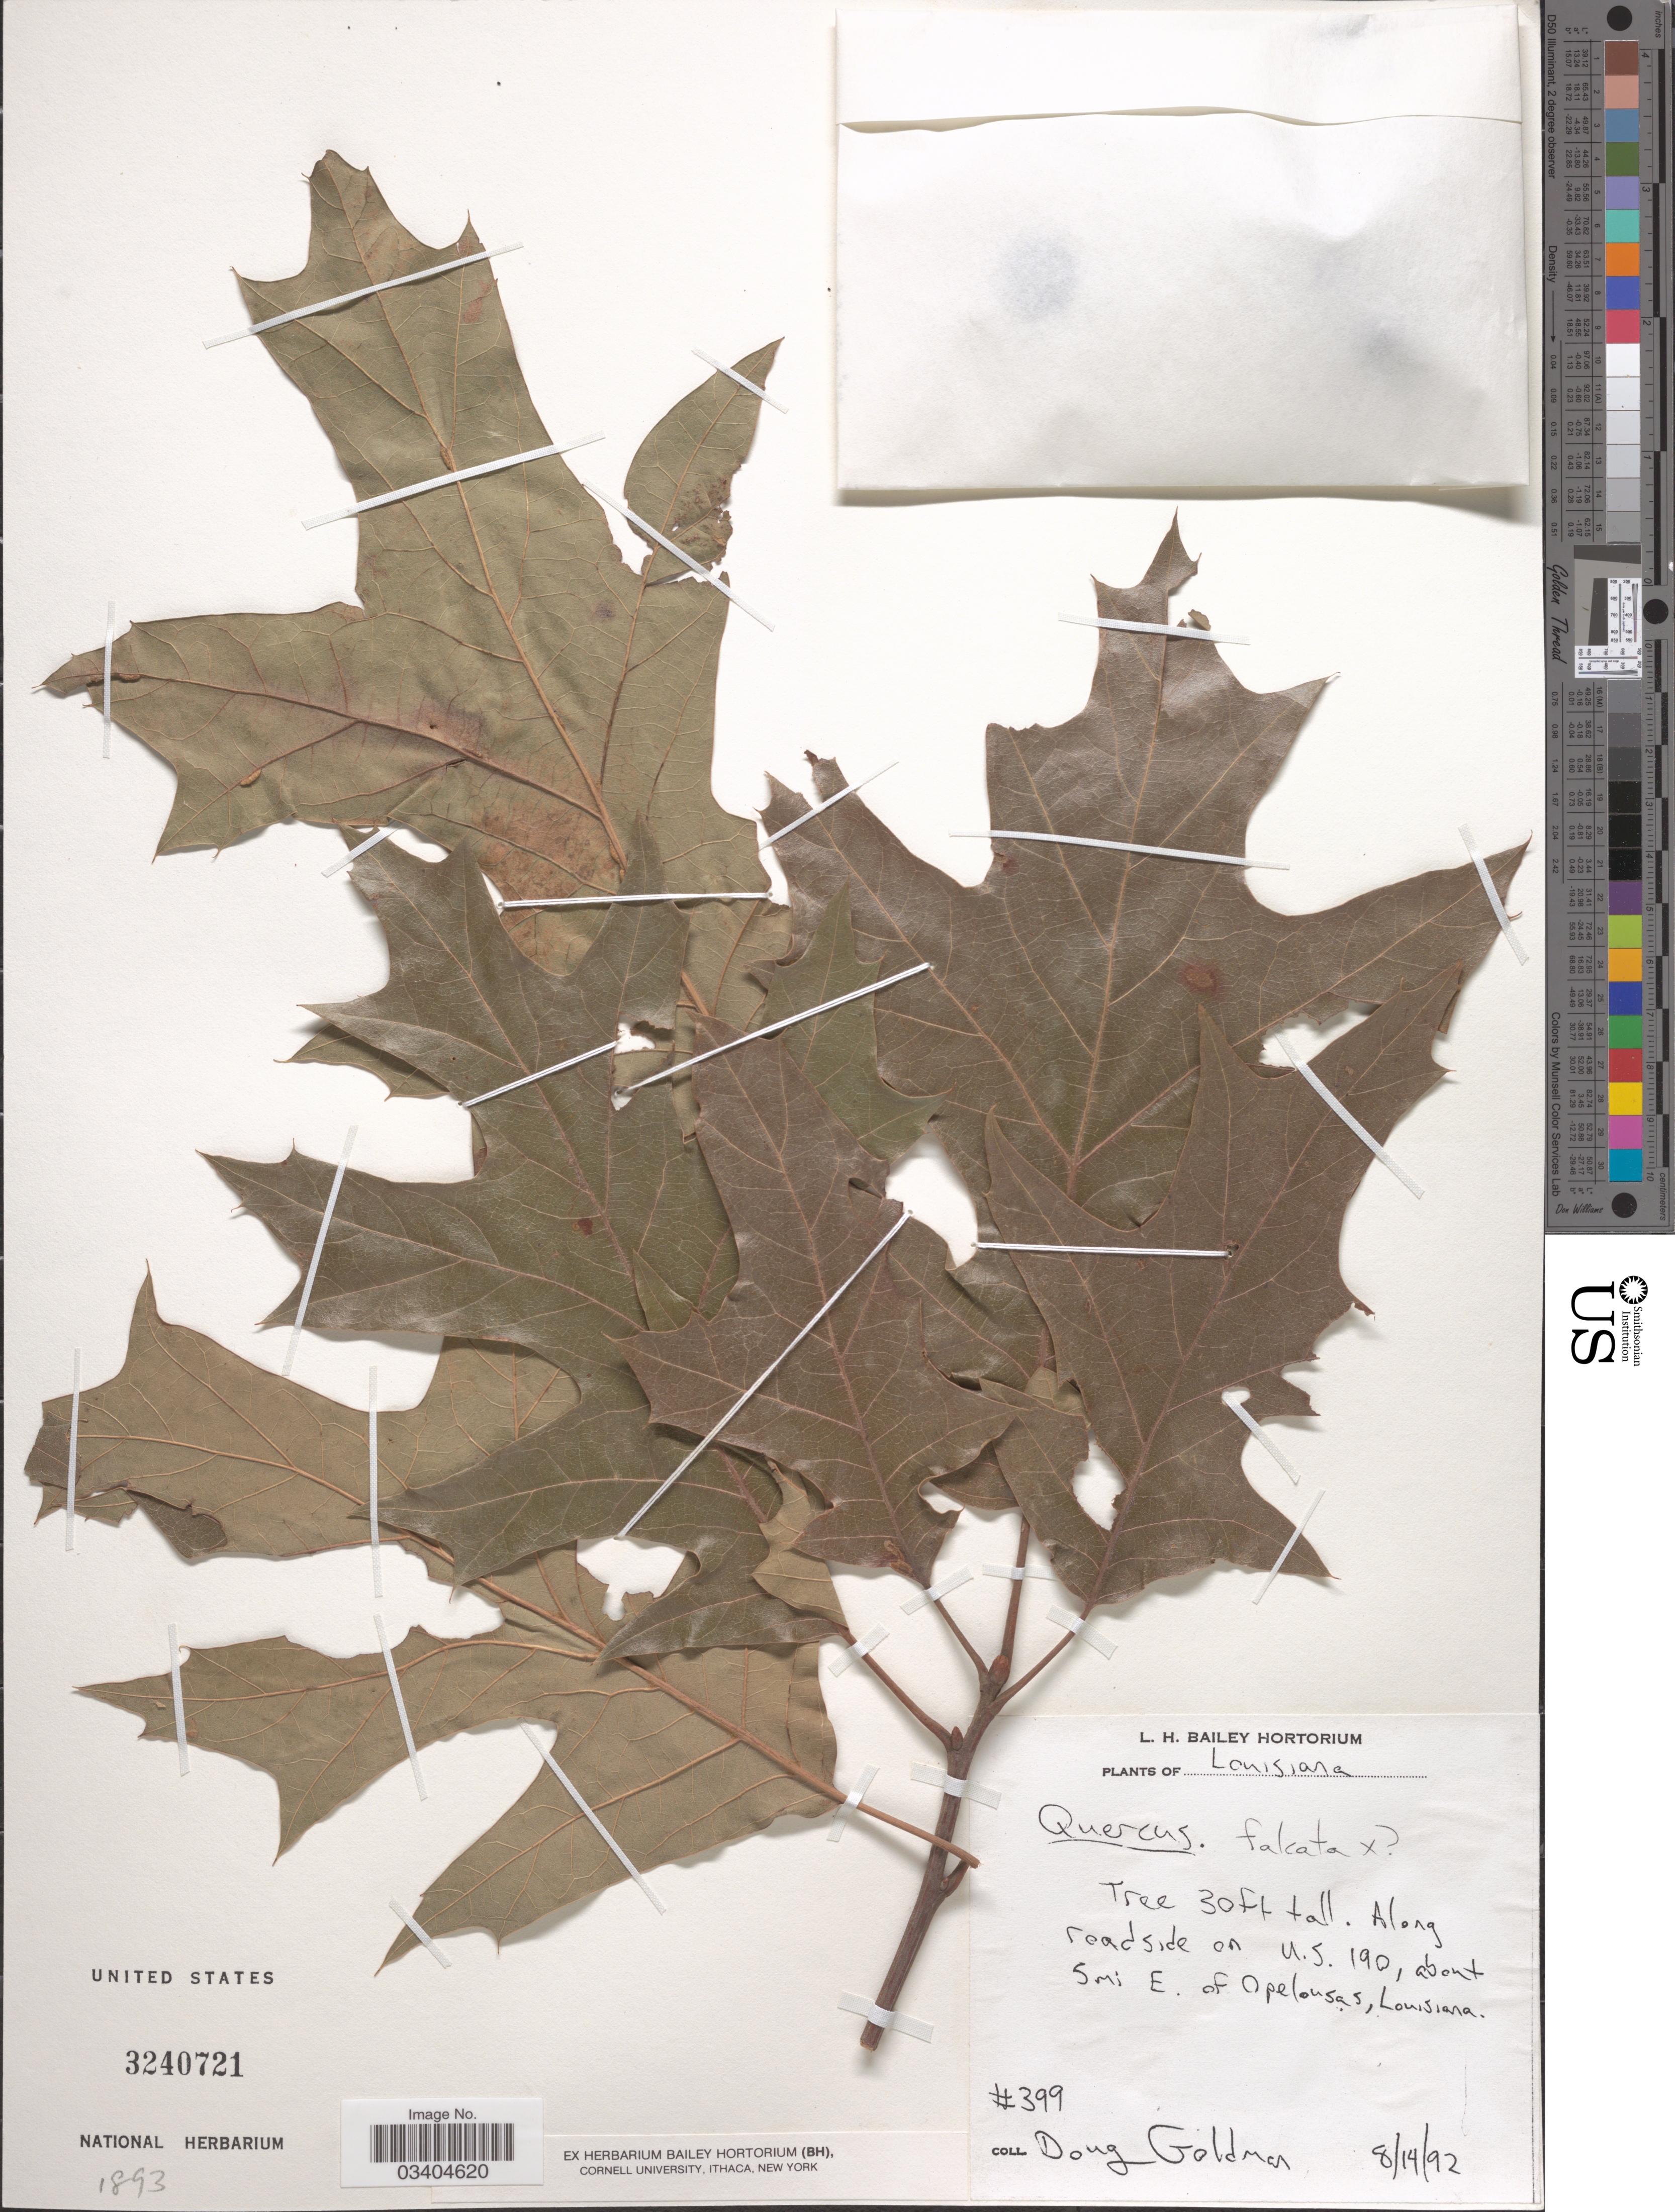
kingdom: Plantae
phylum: Tracheophyta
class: Magnoliopsida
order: Fagales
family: Fagaceae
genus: Quercus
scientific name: Quercus falcata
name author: Michx.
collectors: D. Goldman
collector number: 399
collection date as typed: Transcribed d/m/y: 14/8/92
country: United States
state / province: Louisiana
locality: Along roadside on U.S. 190, about 5 mi E. of Opelousas.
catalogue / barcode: US 3240721